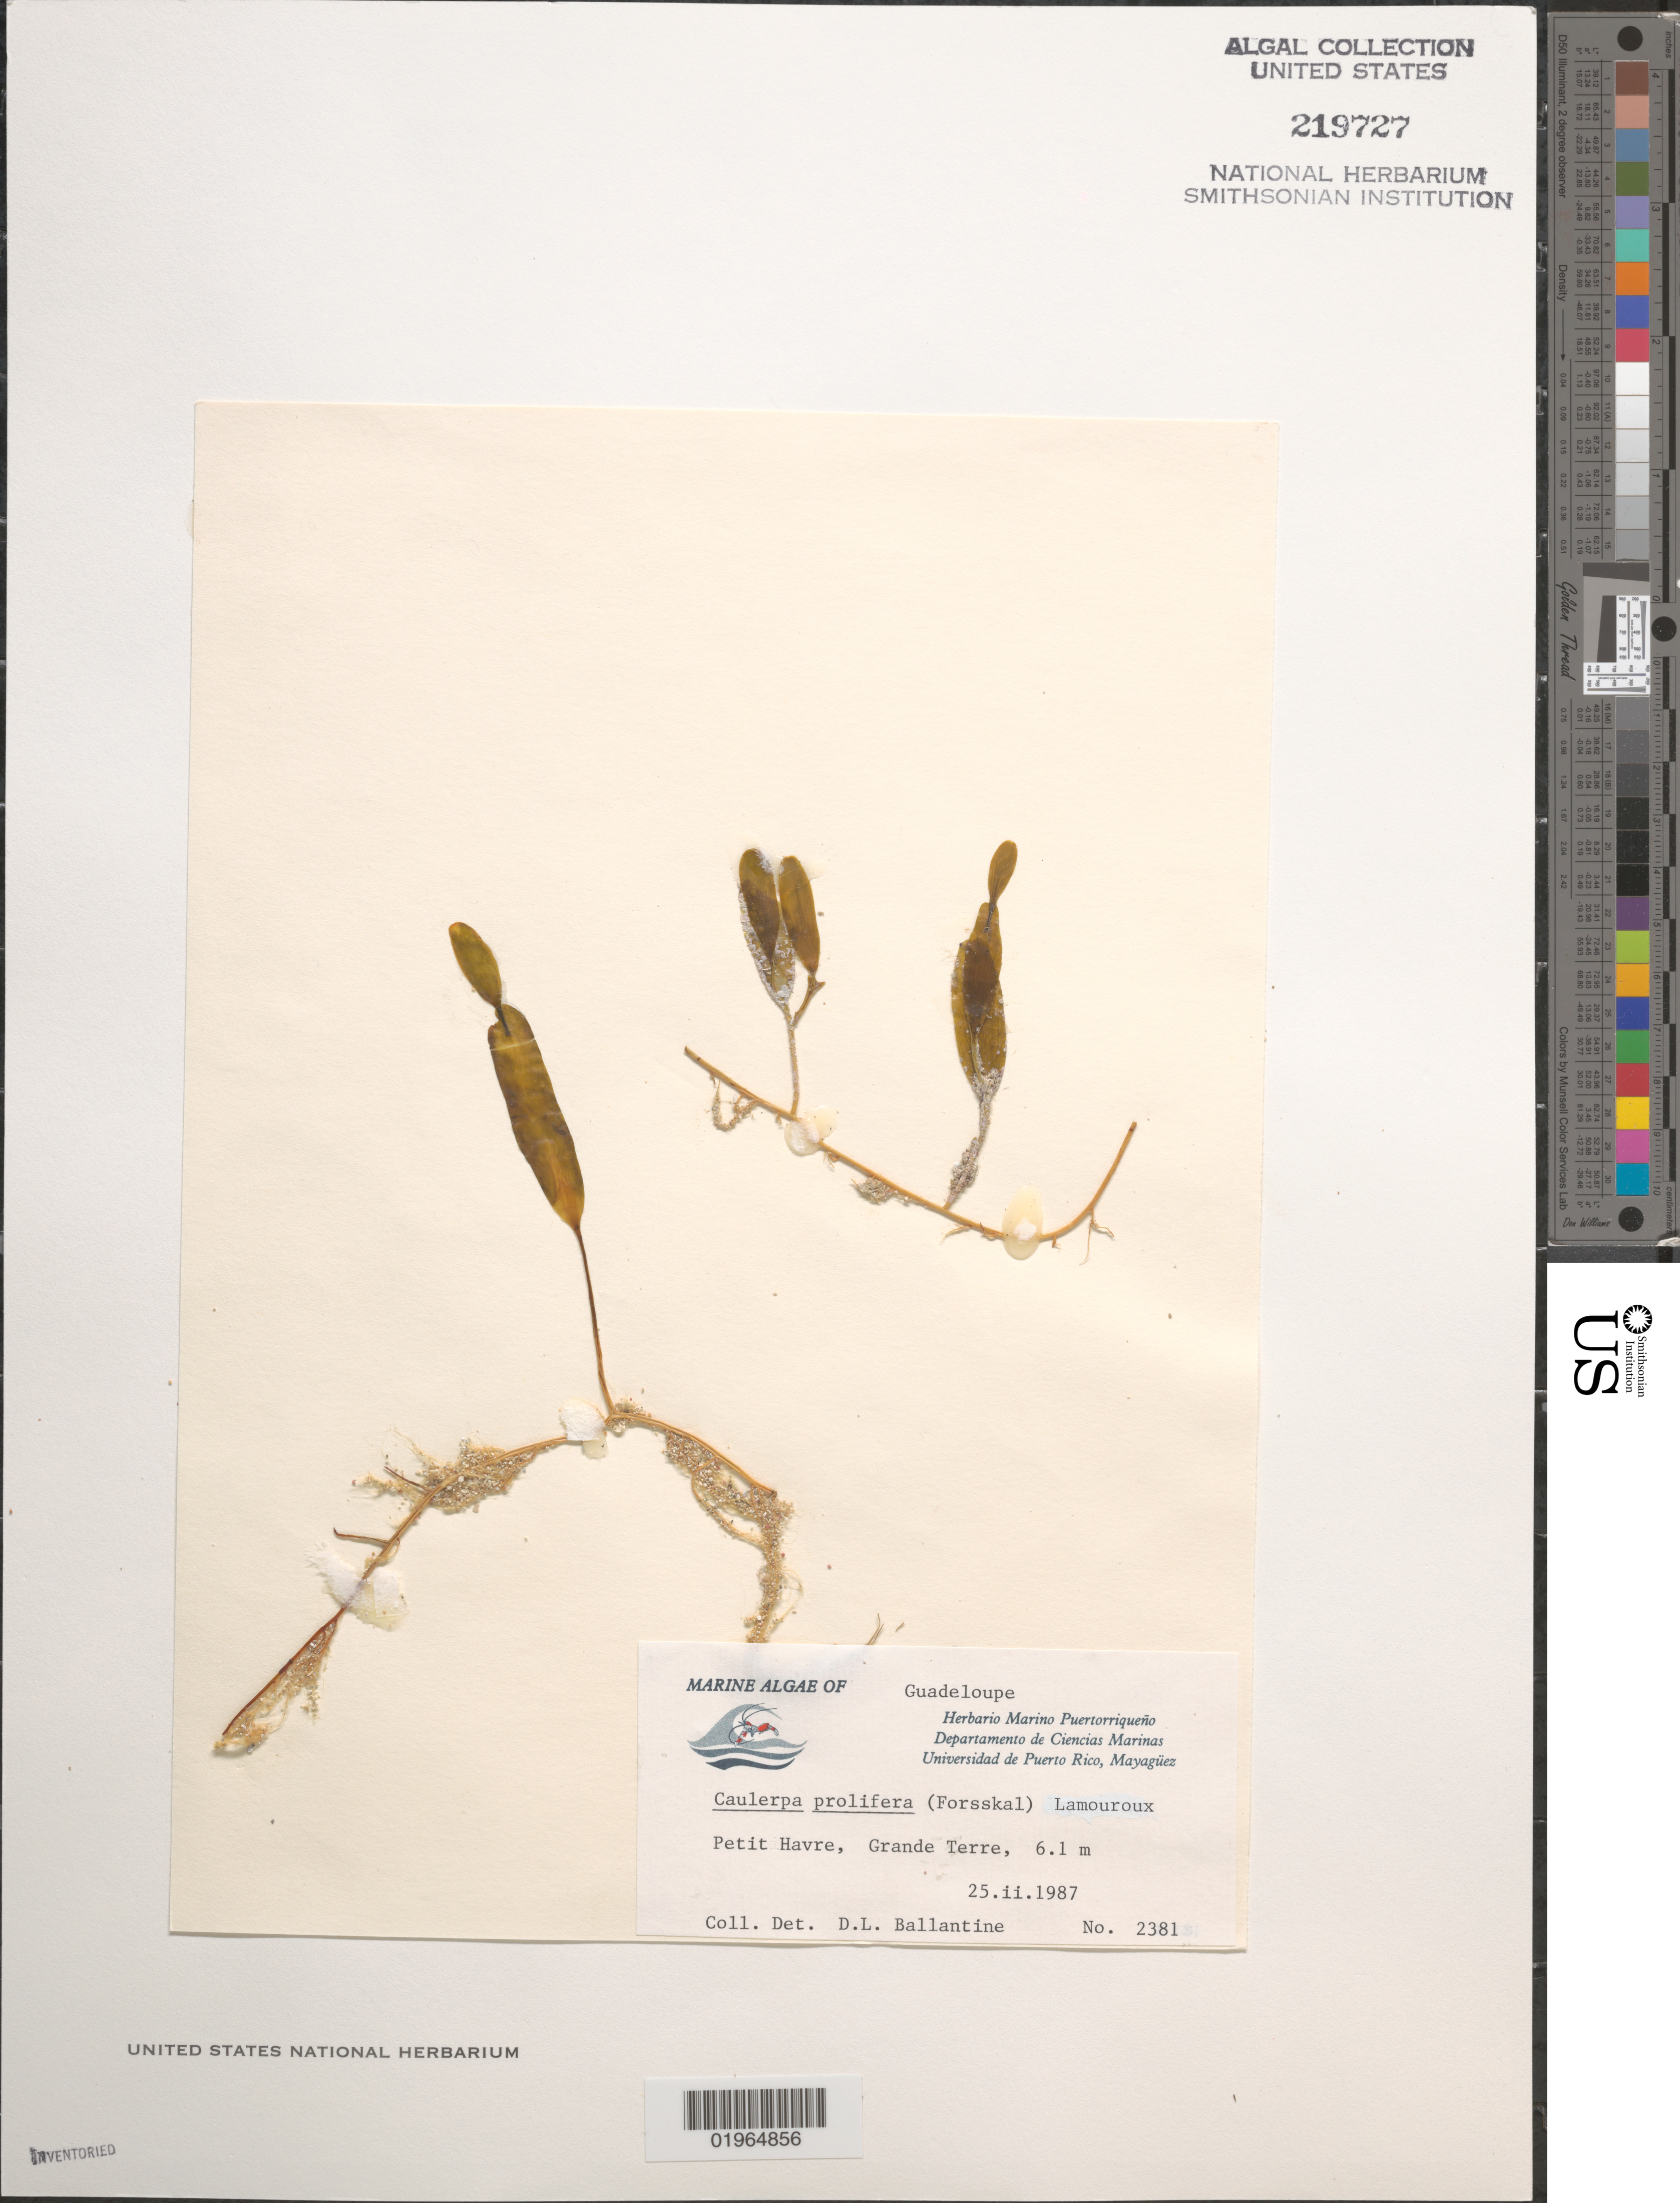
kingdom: Plantae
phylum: Chlorophyta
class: Ulvophyceae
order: Bryopsidales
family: Caulerpaceae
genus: Caulerpa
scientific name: Caulerpa prolifera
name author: (Forssk.) J.V.Lamouroux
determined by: Ballantine, D. L.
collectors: D.L. Ballantine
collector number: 2381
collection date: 1987-02-25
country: Guadeloupe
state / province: Grande Terre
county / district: Petit Havre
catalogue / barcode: US 219727